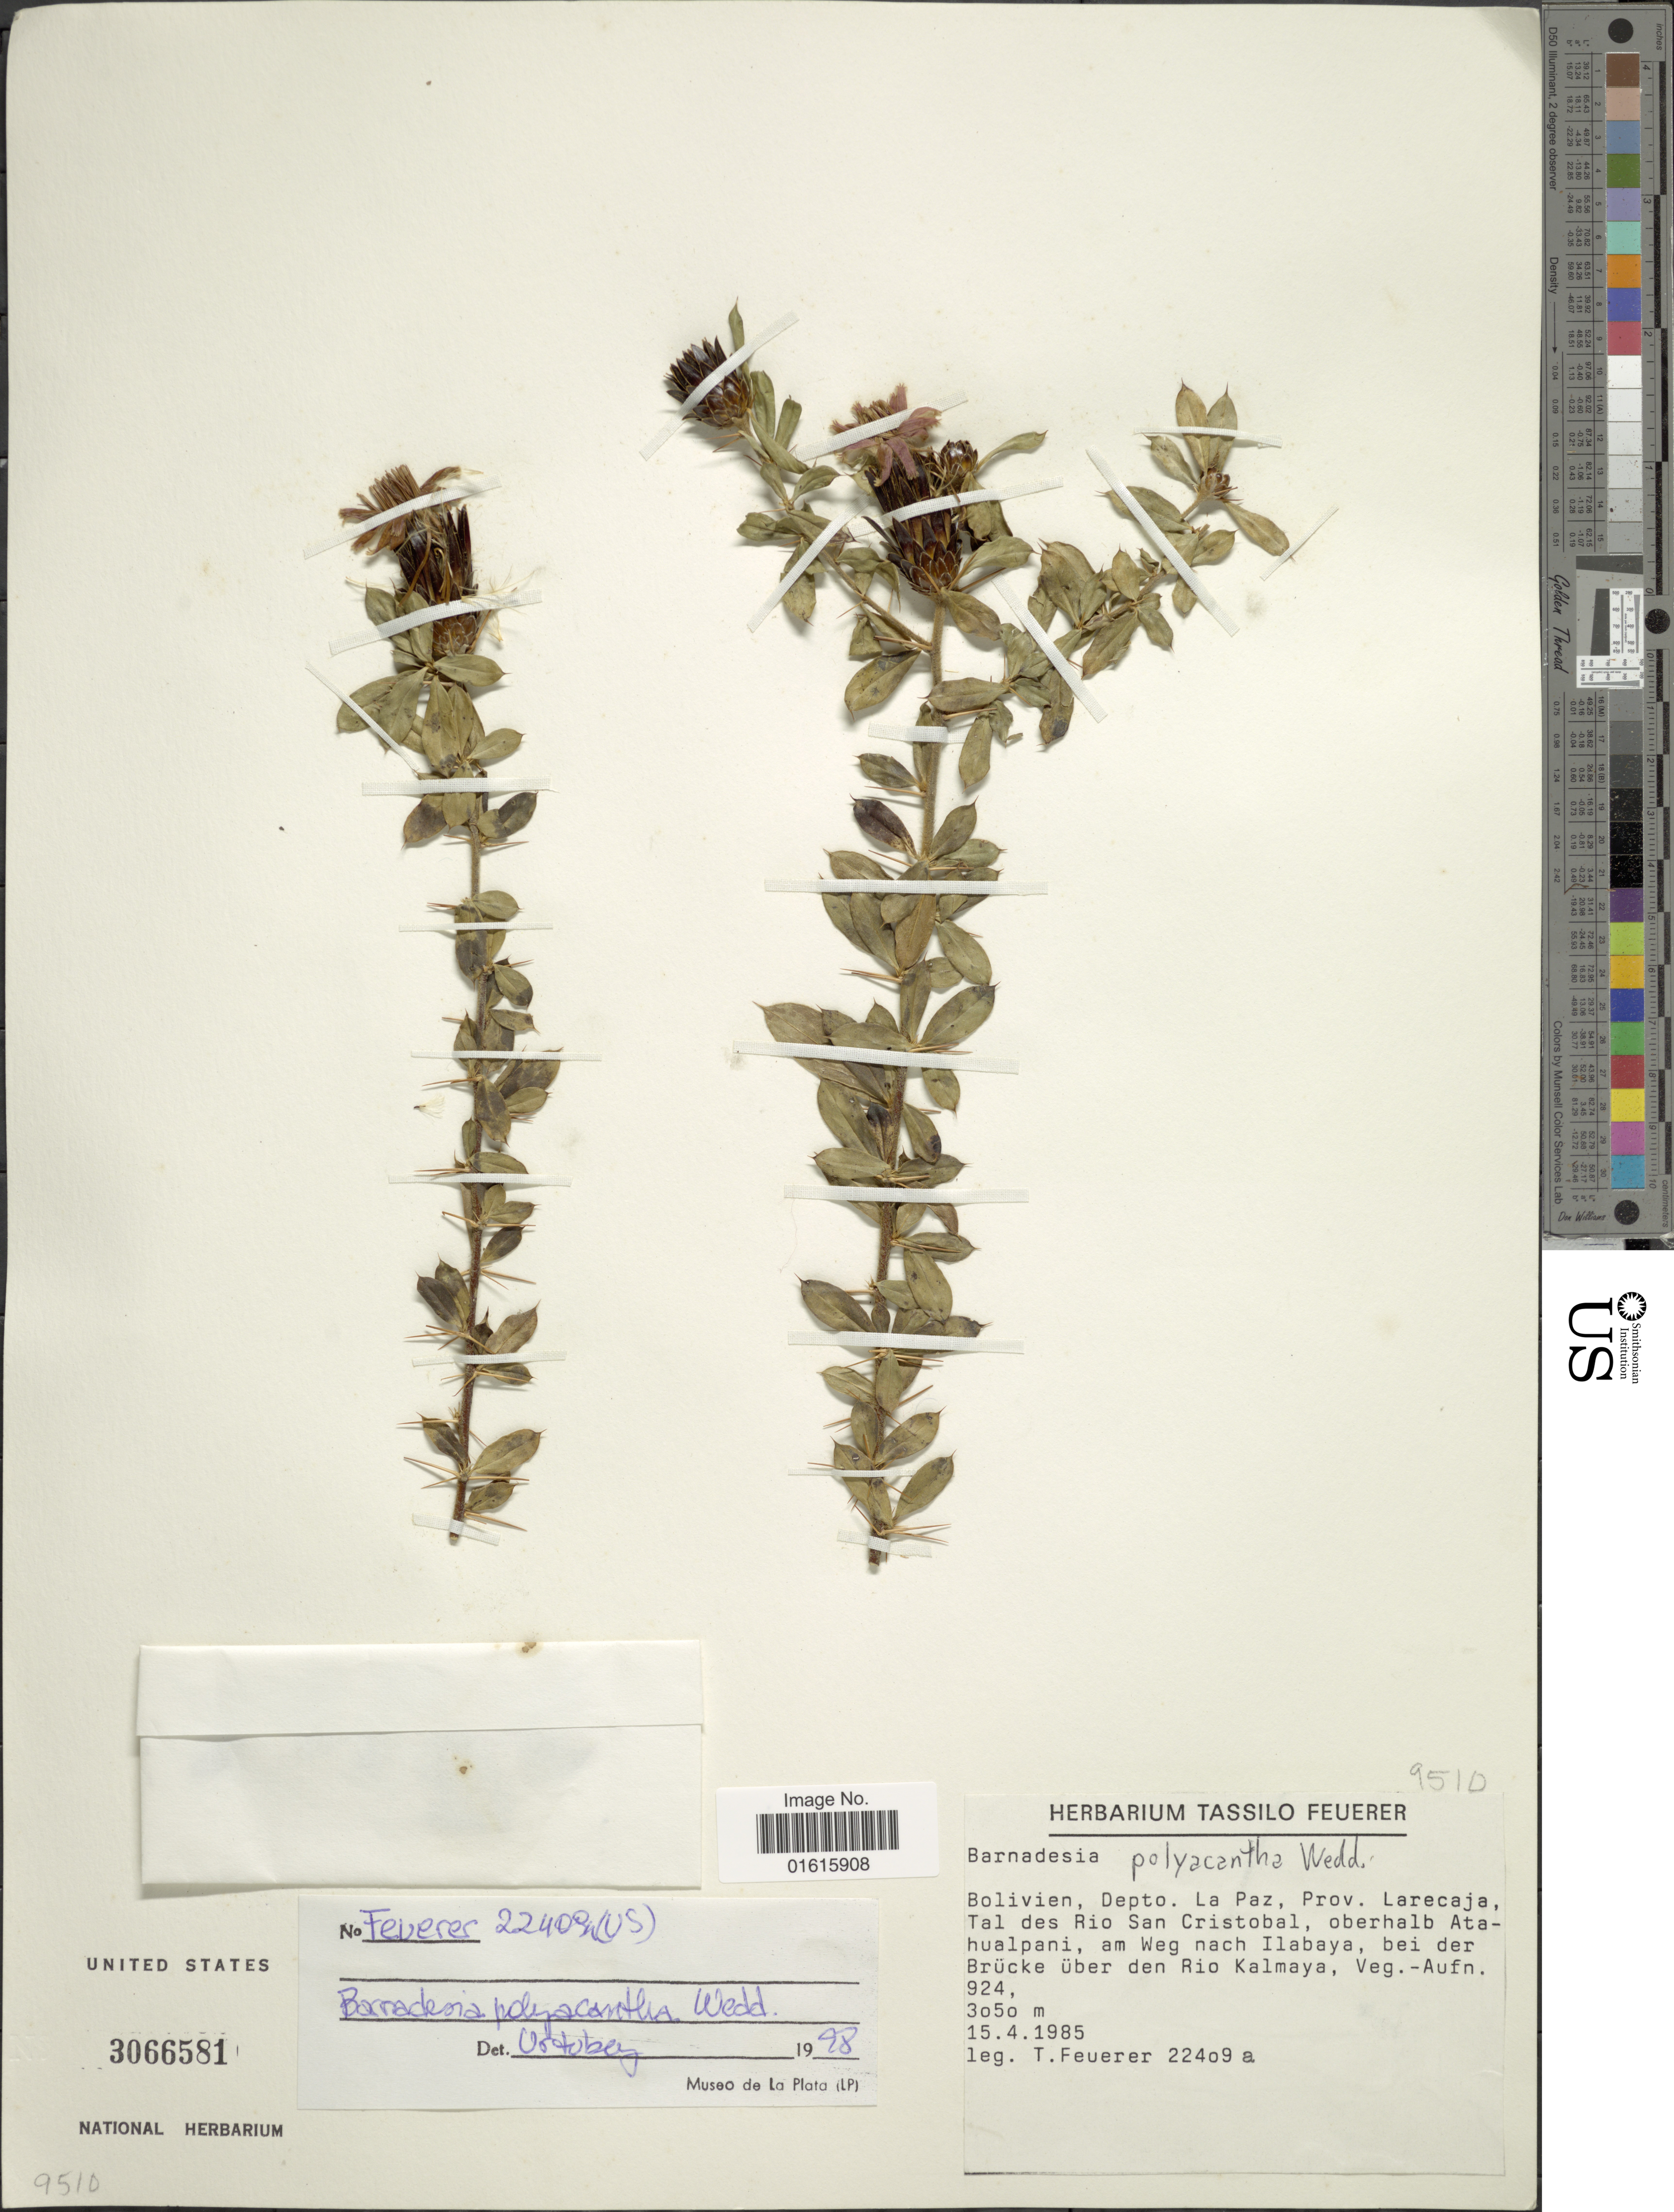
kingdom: Plantae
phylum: Tracheophyta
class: Magnoliopsida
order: Asterales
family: Asteraceae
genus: Barnadesia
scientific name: Barnadesia polyacantha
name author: Wedd.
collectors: T. Feuerer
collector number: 22409a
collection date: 1985-04-15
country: Bolivia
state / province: La Paz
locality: Prov. Larecaja, Tal des Rio San Cristobal, oberhalb Atahualpani, am Weg nach Ilabaya, bei der Brucke uber den Rio Kalmaya. Veg- Aufn. 924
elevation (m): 3050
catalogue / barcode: US 3066581